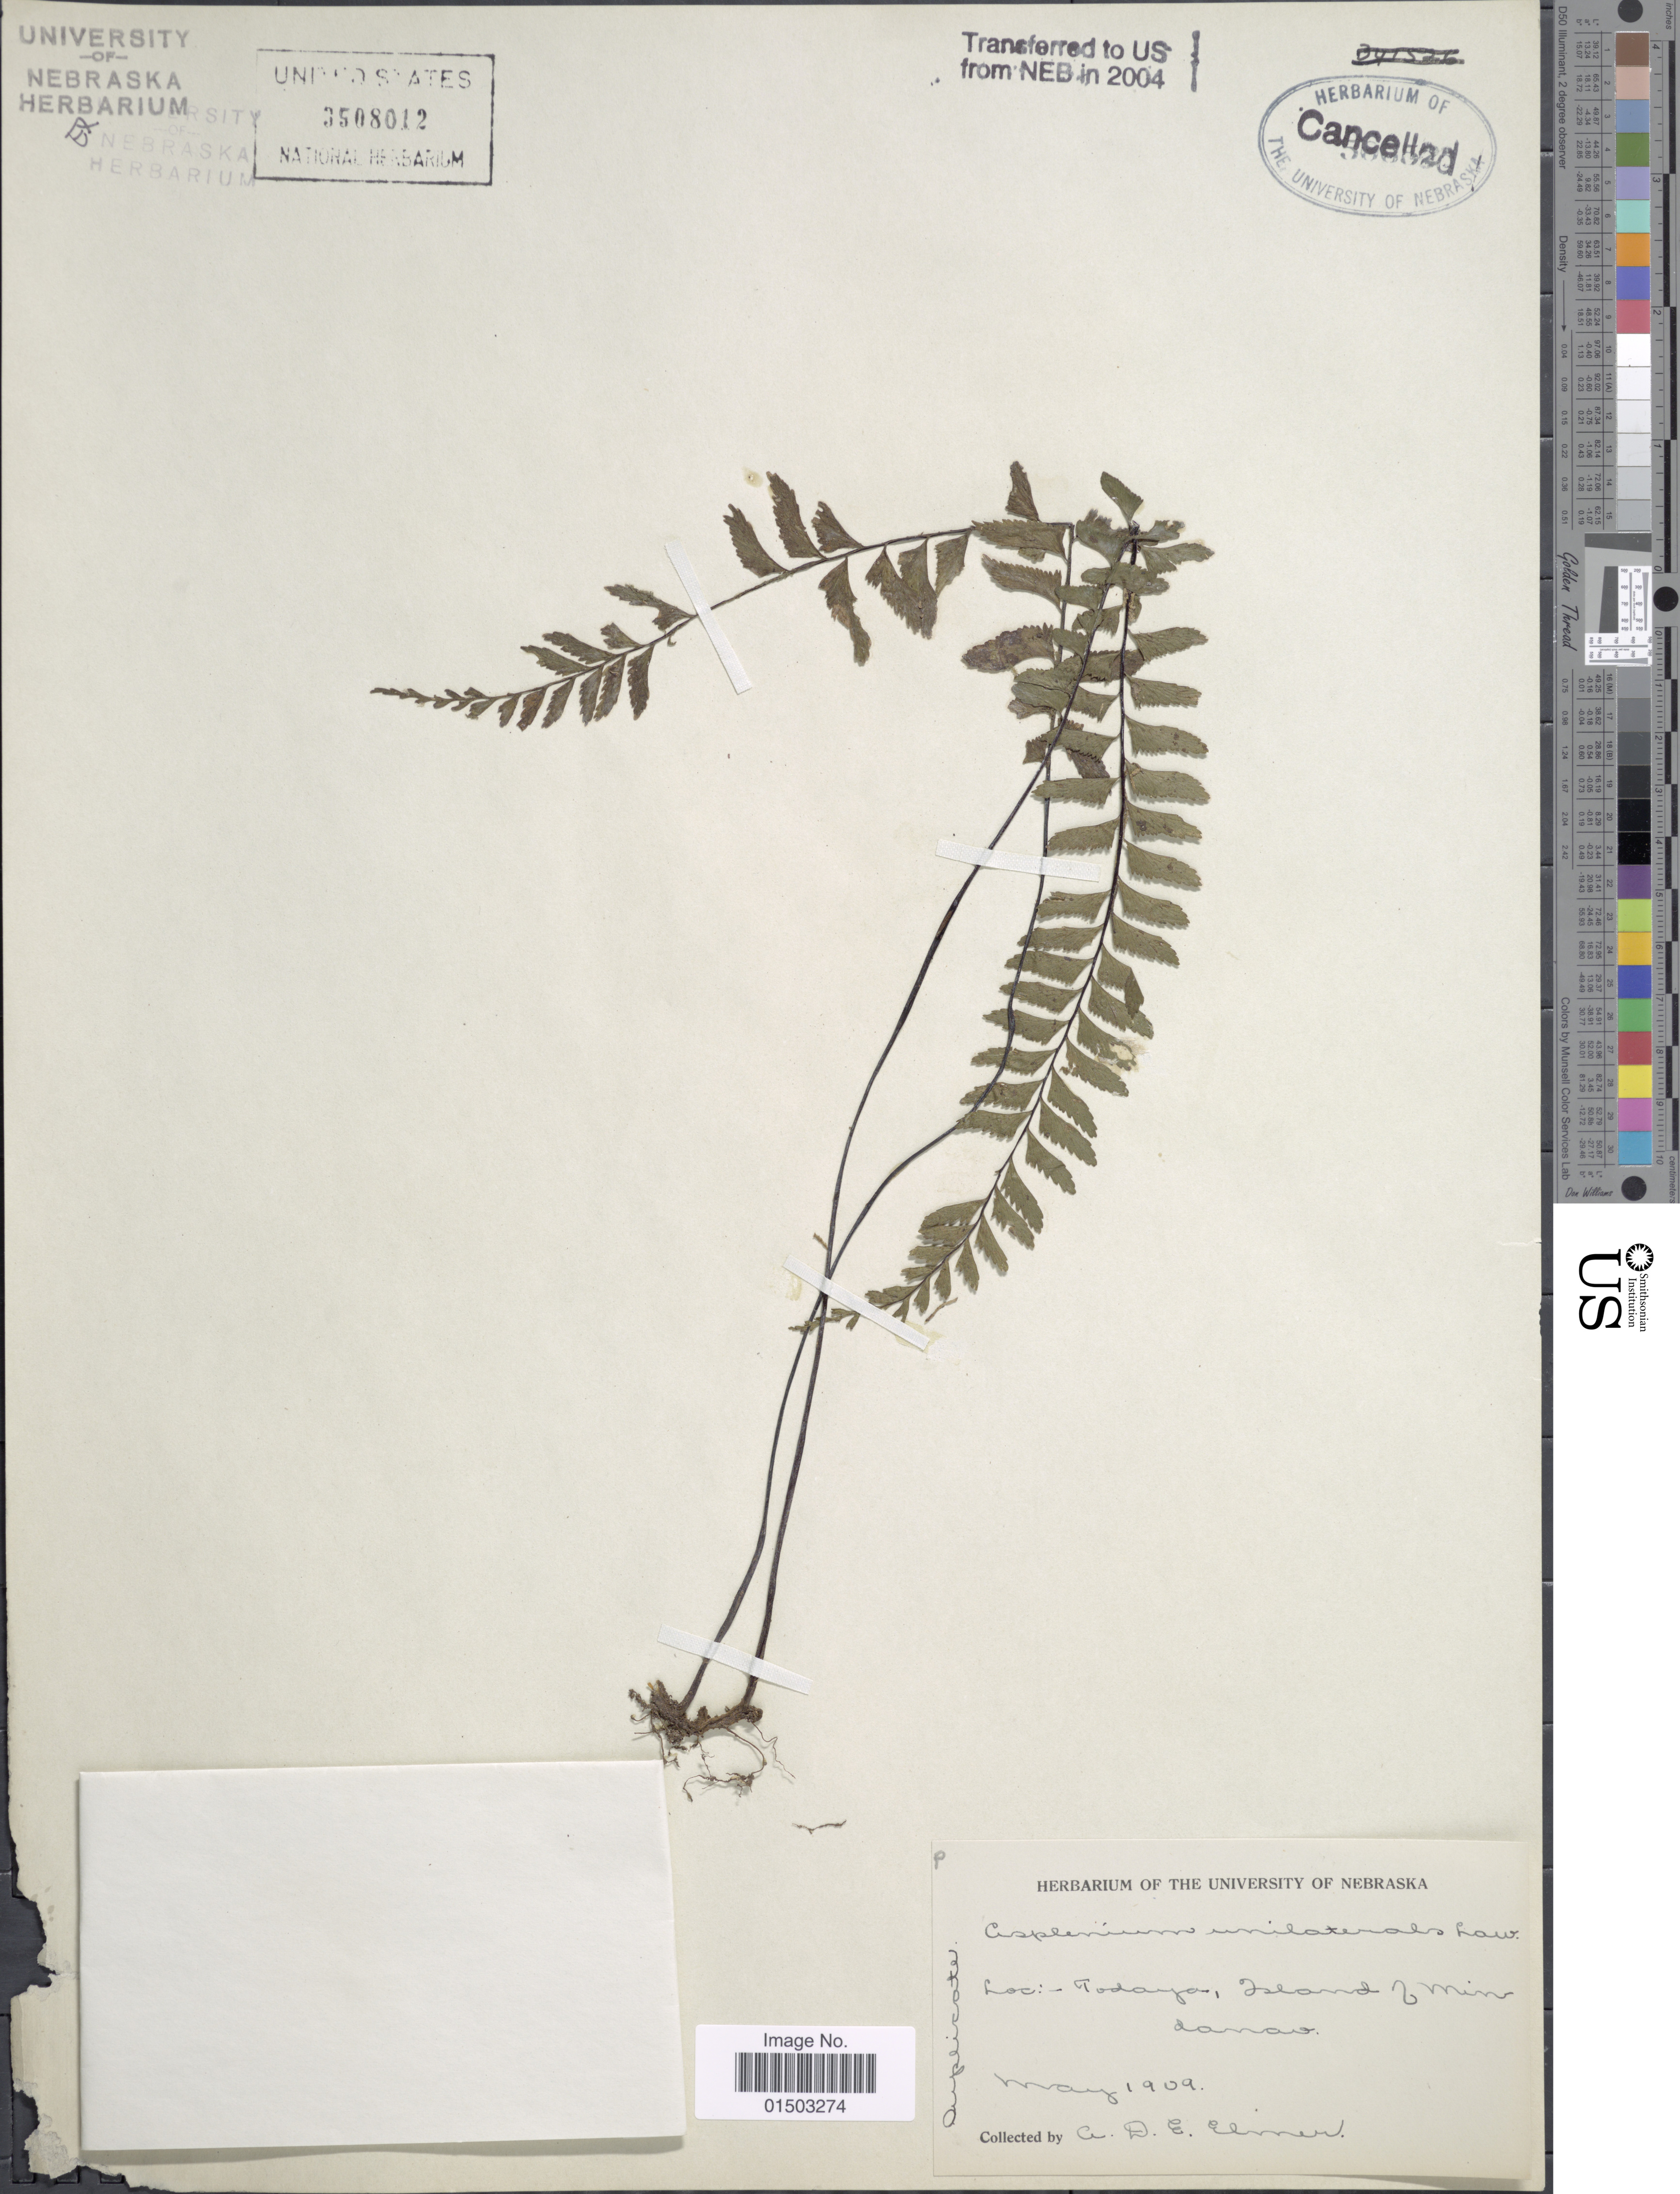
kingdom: Plantae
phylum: Tracheophyta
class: Polypodiopsida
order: Polypodiales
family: Aspleniaceae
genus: Hymenasplenium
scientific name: Hymenasplenium unilaterale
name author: (Lam.) Hayata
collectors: A. D. E. Elmer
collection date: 1909-05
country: Philippines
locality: Todayam Island of Mindanao.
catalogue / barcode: US 3508012